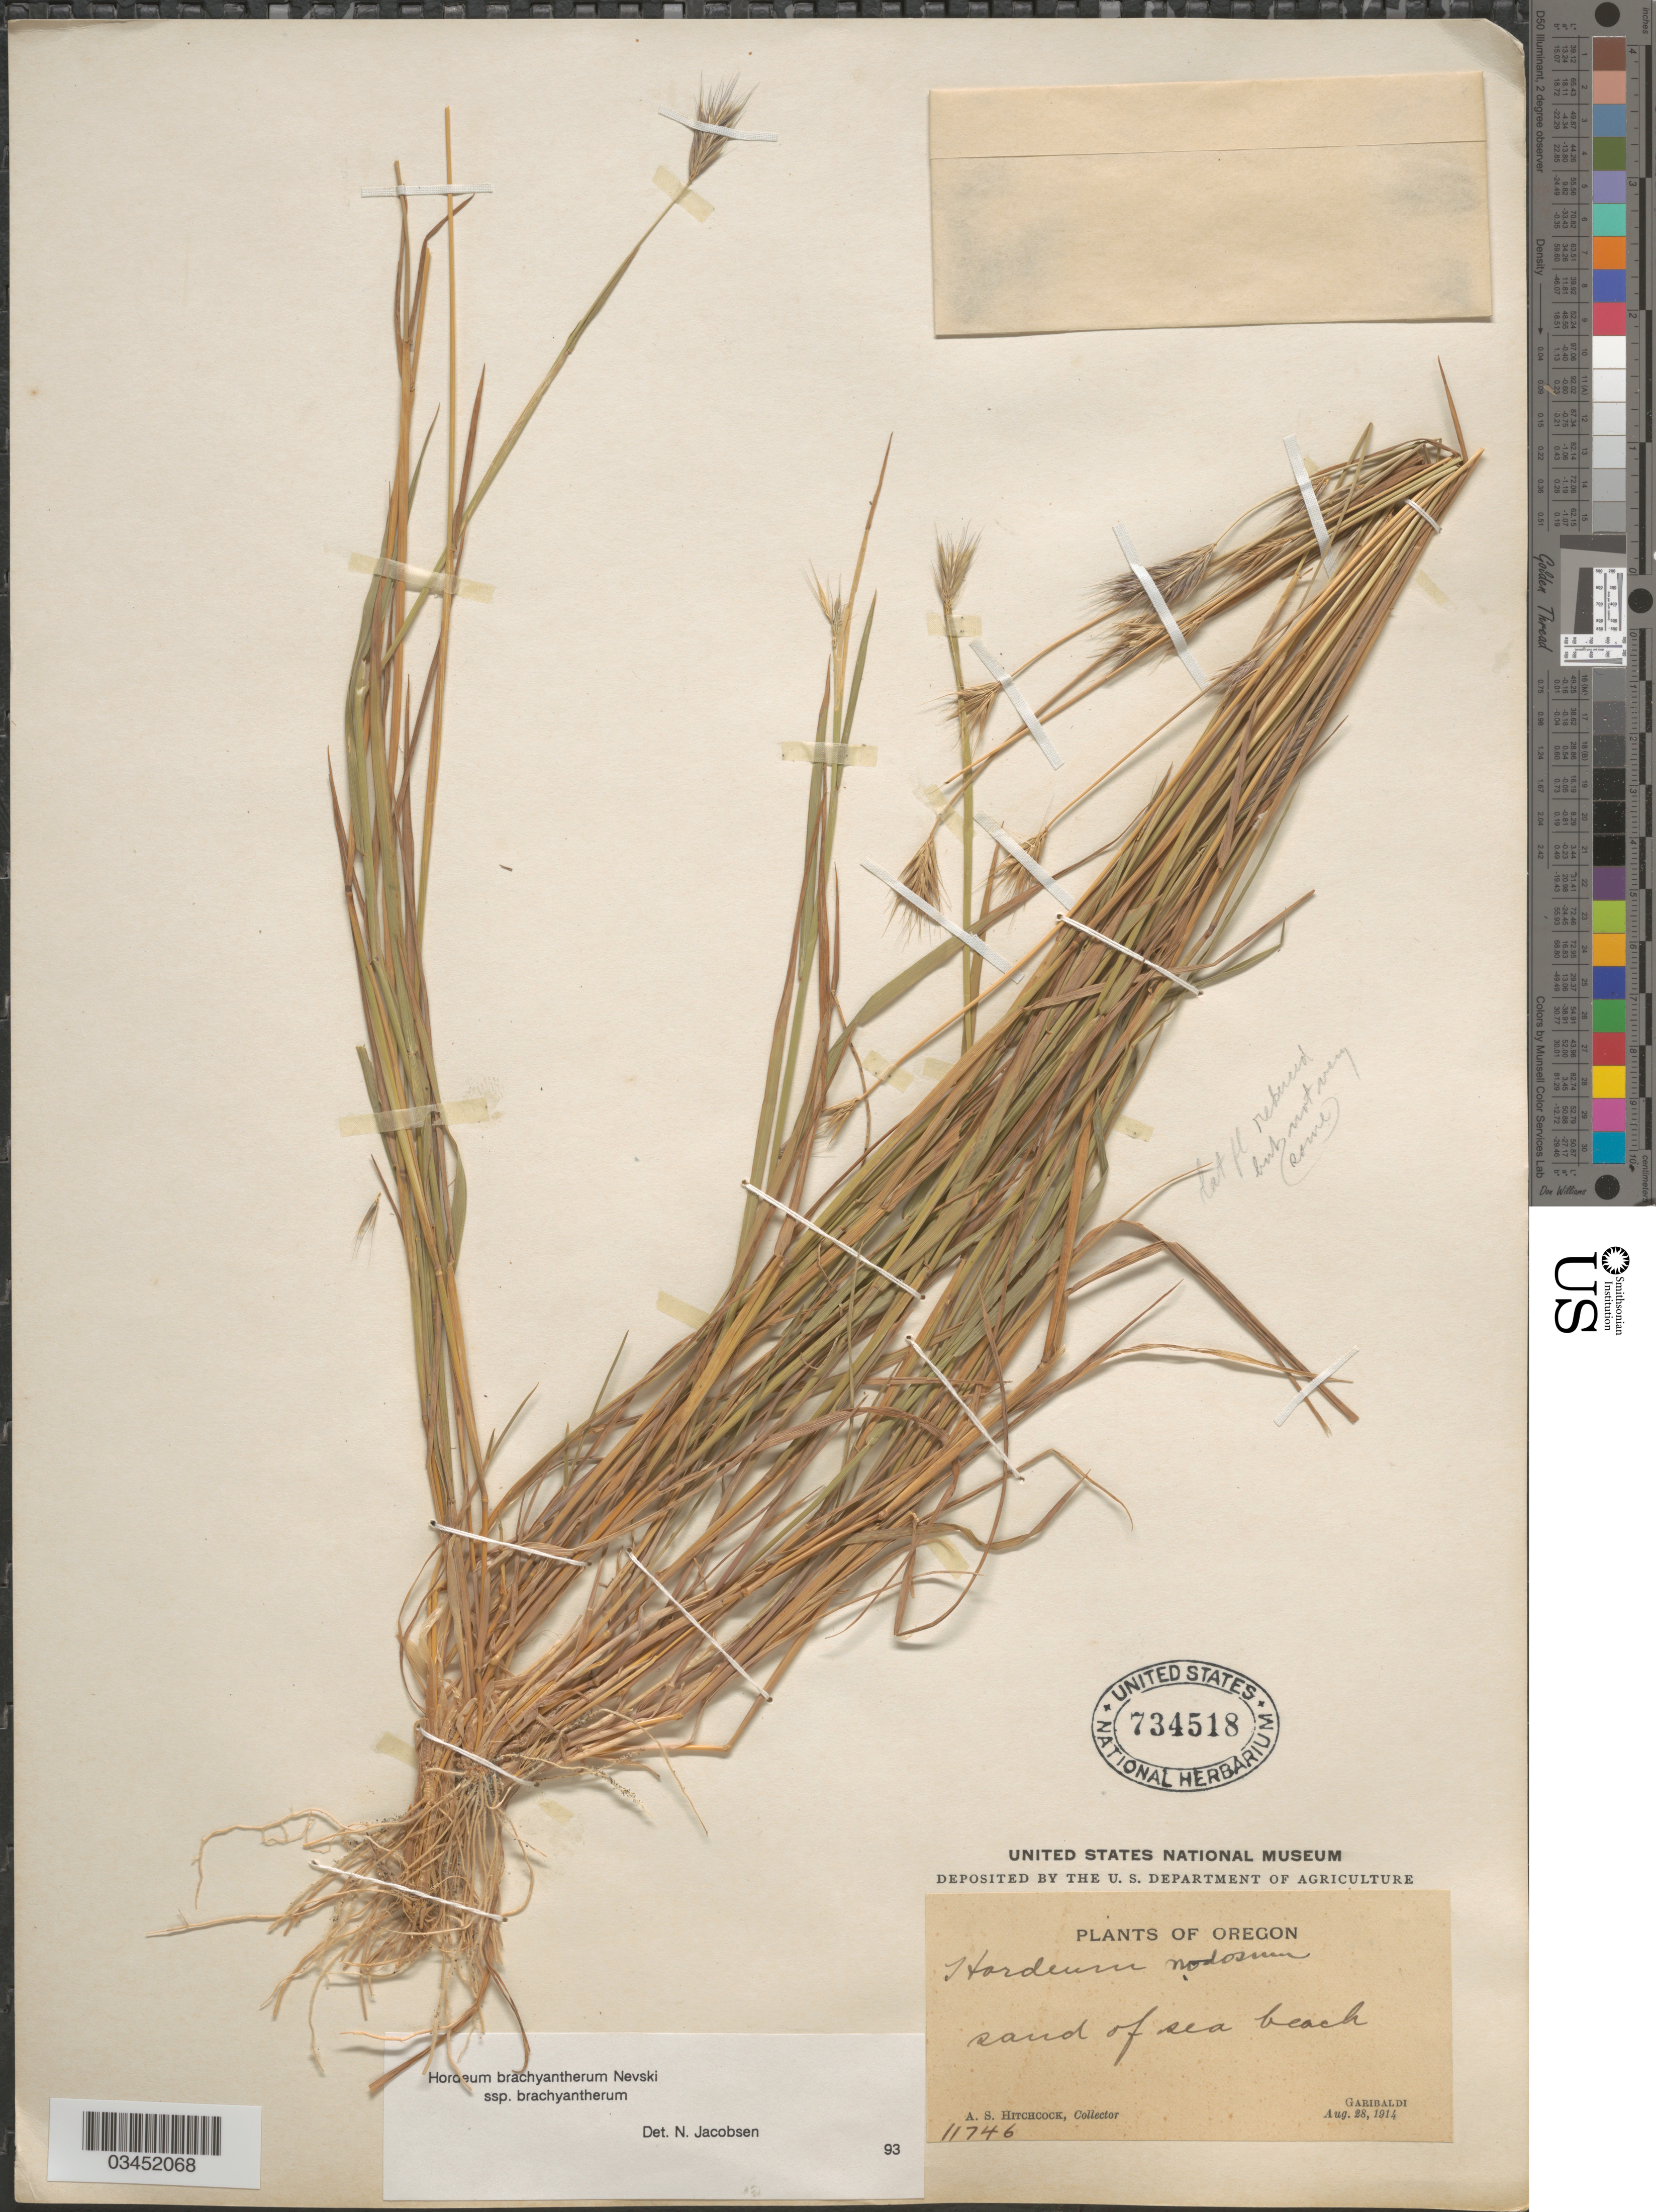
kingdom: Plantae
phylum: Tracheophyta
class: Liliopsida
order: Poales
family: Poaceae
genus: Hordeum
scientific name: Hordeum brachyantherum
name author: Nevski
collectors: A. S. Hitchcock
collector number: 11746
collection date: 1914-08-28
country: United States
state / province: Oregon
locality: Sand of sea beach. Garibaldi.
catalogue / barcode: US 734518